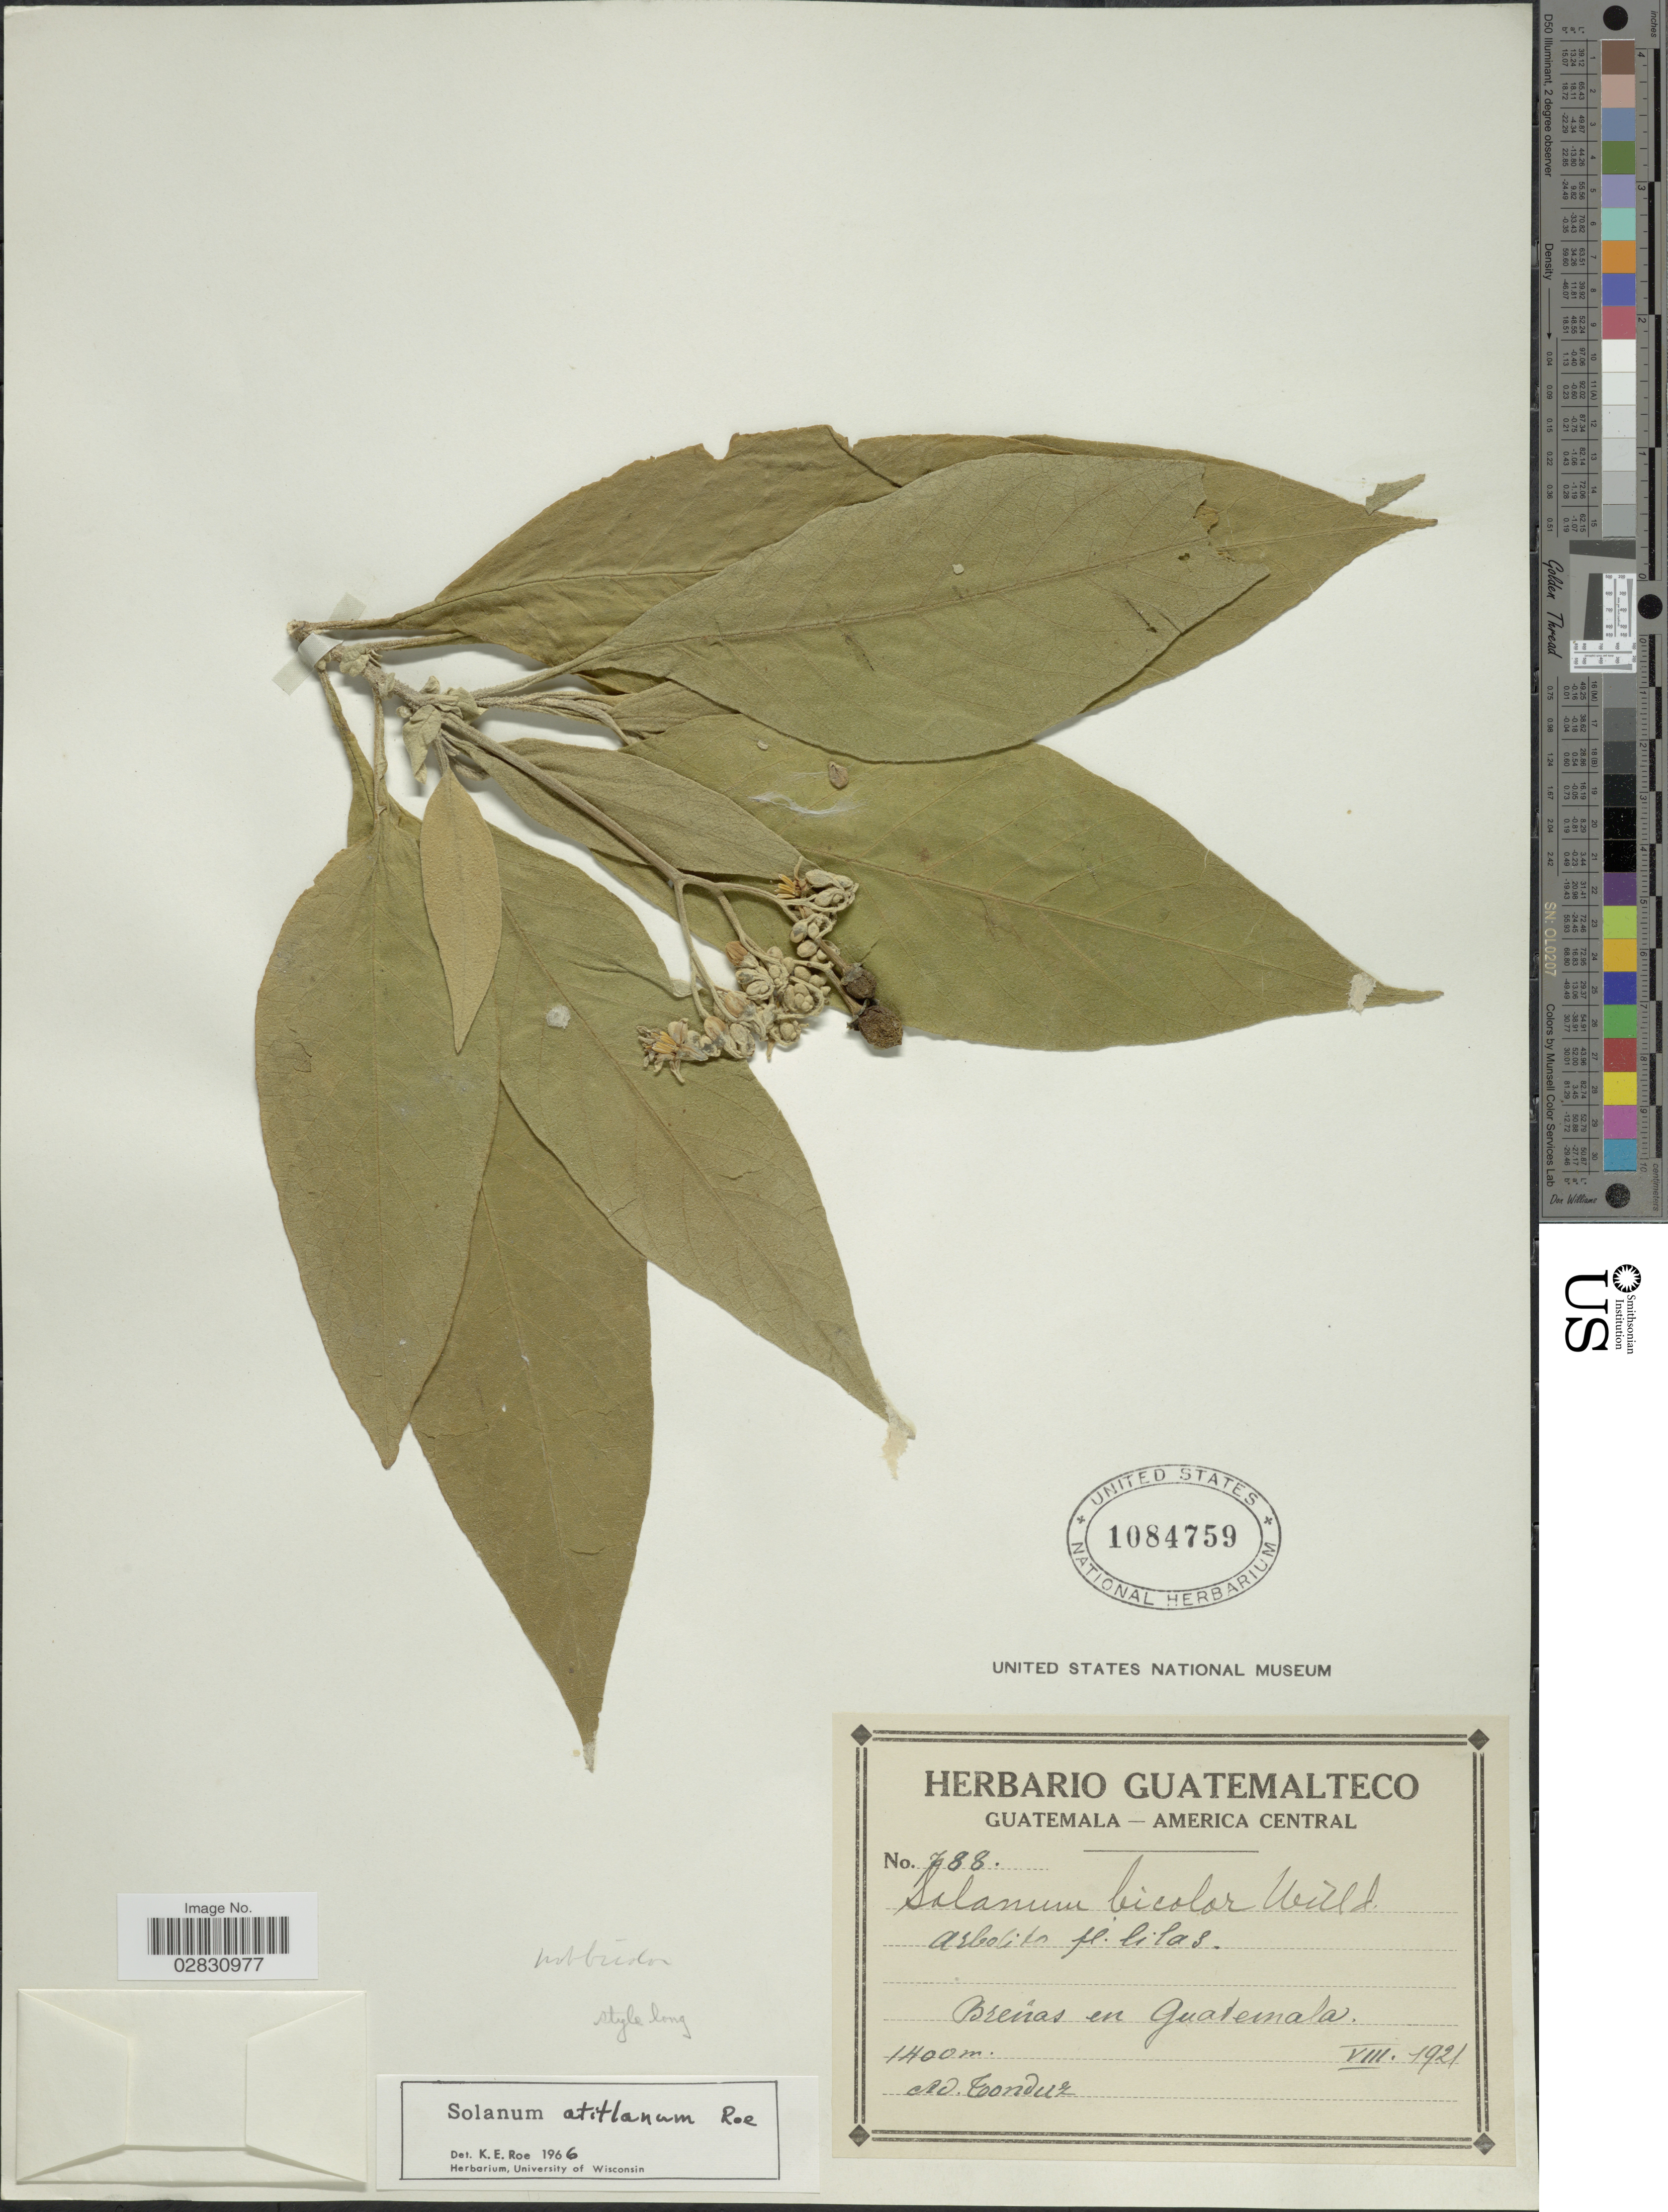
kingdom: Plantae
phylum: Tracheophyta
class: Magnoliopsida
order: Solanales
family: Solanaceae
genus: Solanum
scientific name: Solanum atitlanum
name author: K.E. Roe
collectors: A. Tonduz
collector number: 788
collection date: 1921-08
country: Guatemala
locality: Brenas en Guatamala.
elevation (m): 1400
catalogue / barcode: US 1084759